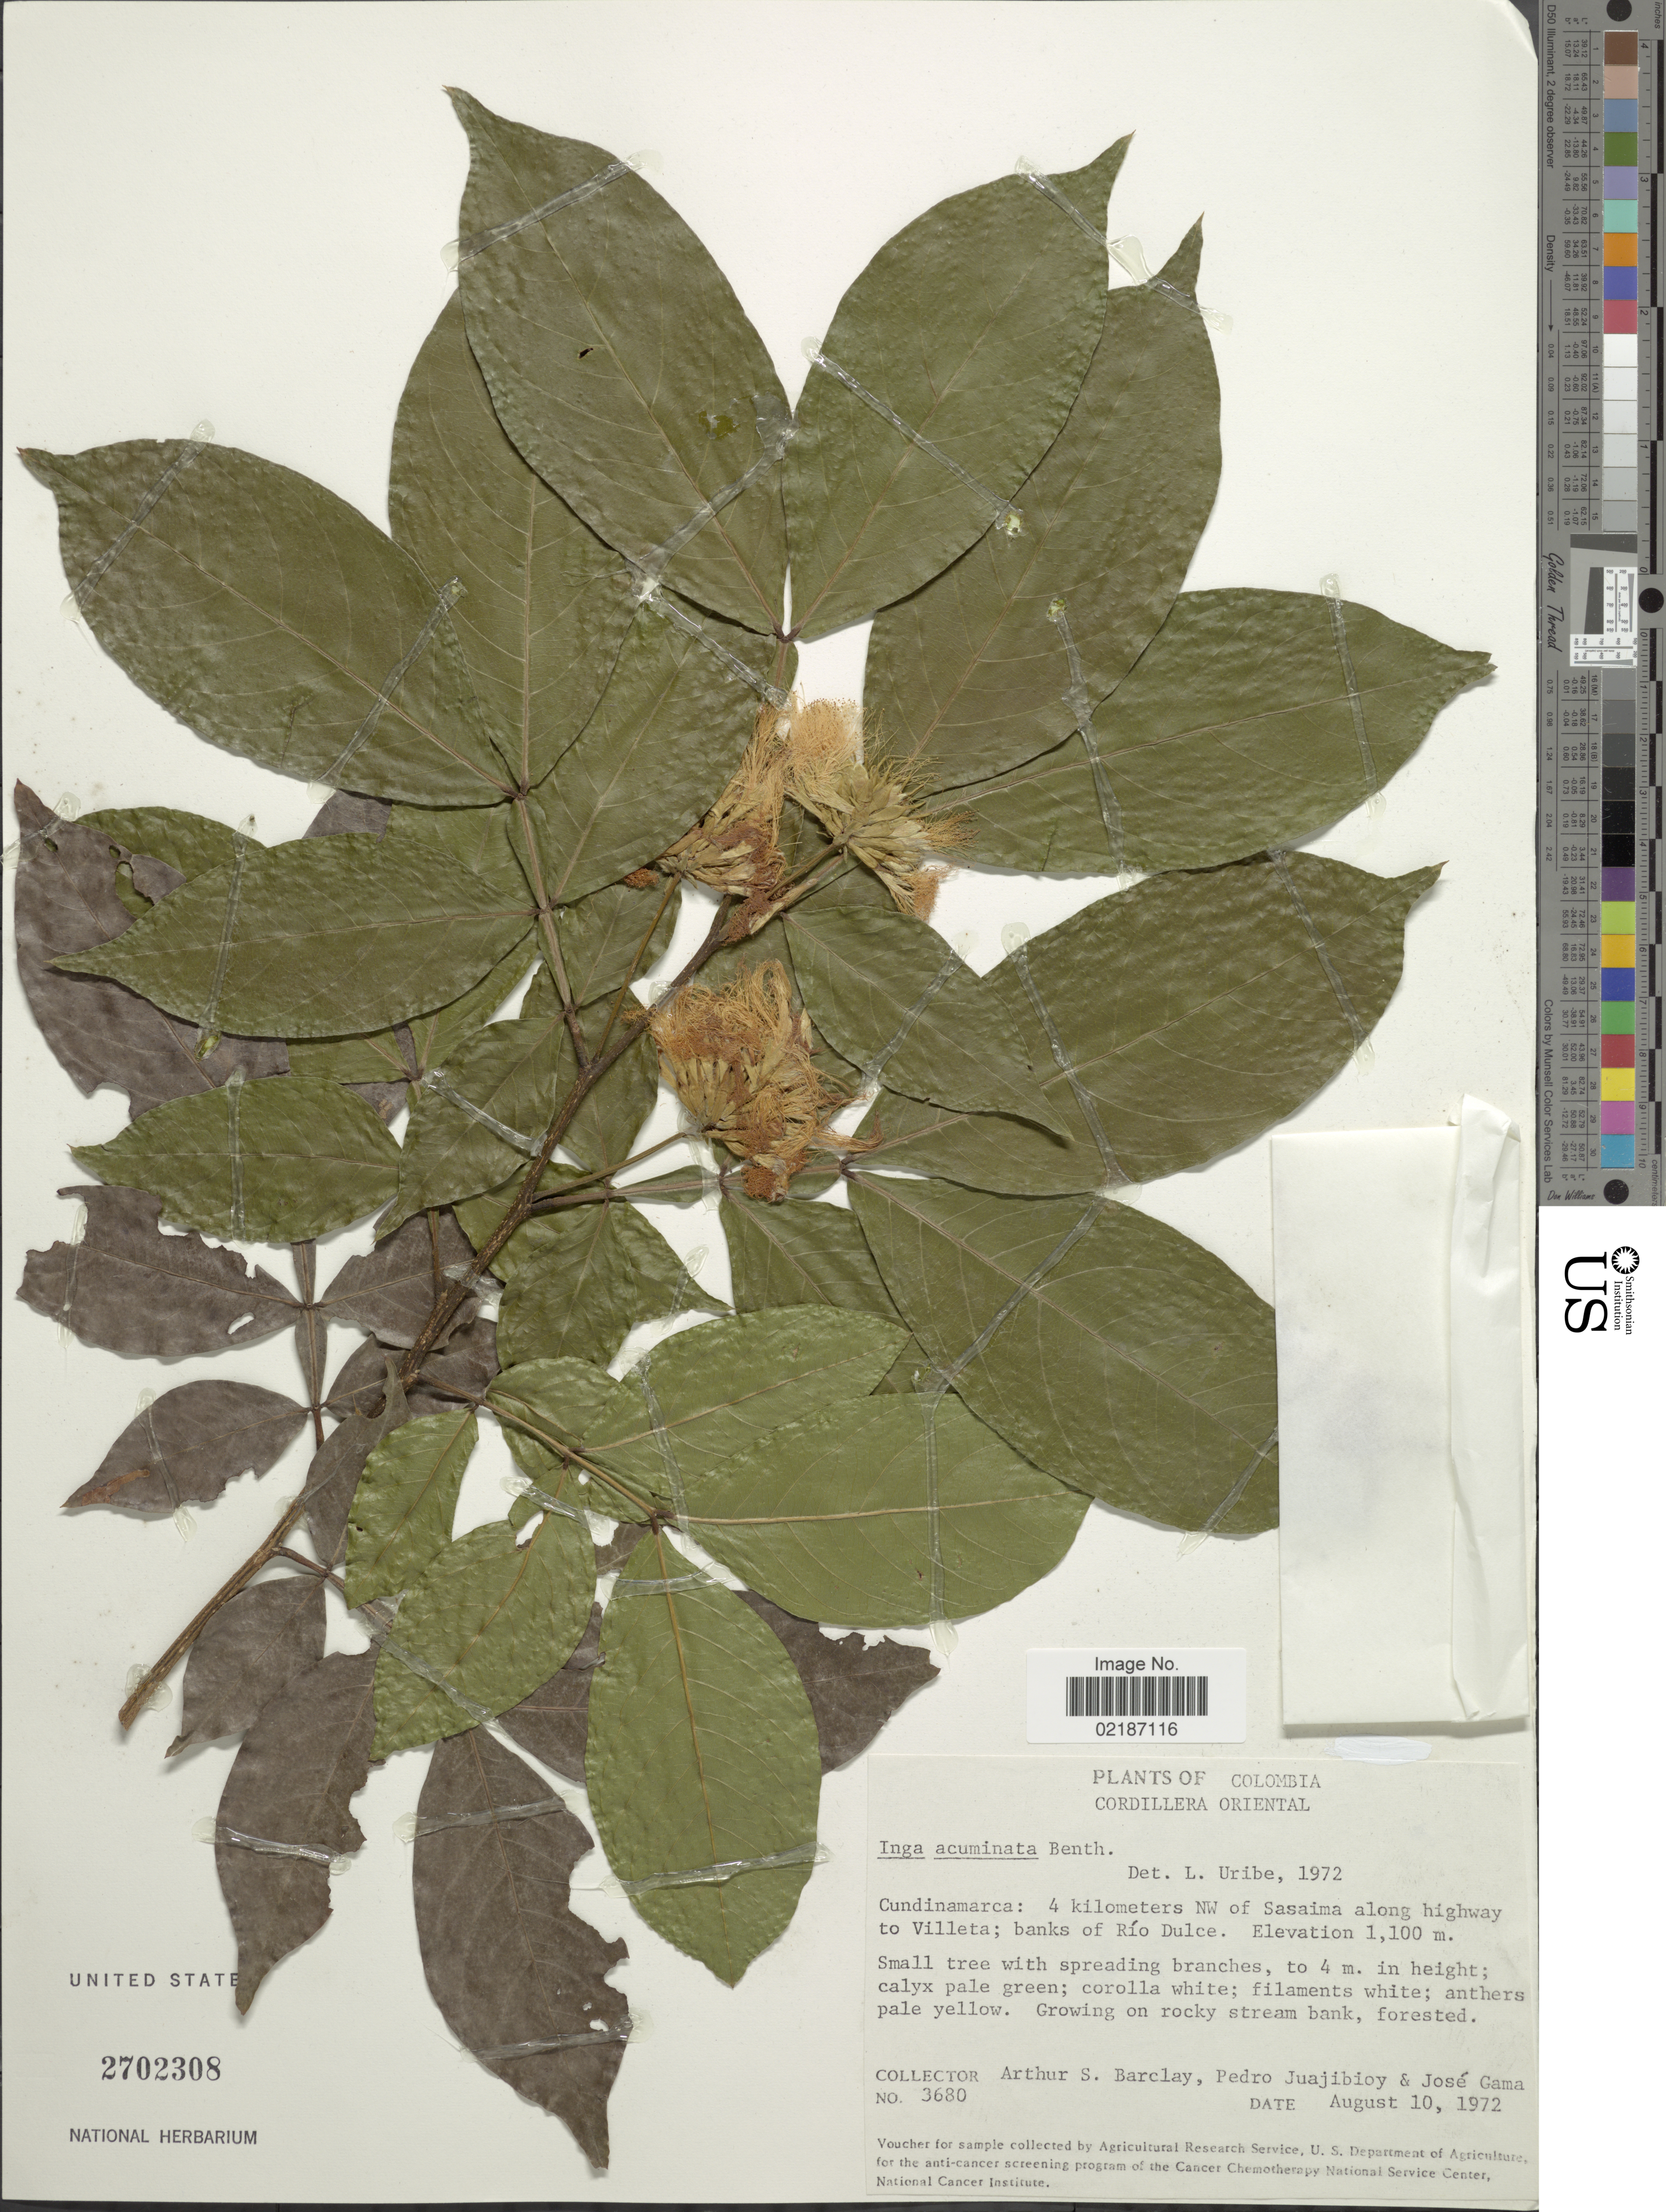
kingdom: Plantae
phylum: Tracheophyta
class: Magnoliopsida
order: Fabales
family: Fabaceae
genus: Inga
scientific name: Inga acuminata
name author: Benth.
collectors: A. S. Barclay, P. Juajibioy & J. Gama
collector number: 3680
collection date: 1972-08-10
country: Colombia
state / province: Cundinamarca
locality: Cordillera Oriental, 4 kilometer NW of Sasaima along highway to Villeta; banks of Río Dulce, growing on rocky stream bank, forested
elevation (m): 1100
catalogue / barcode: US 2702308